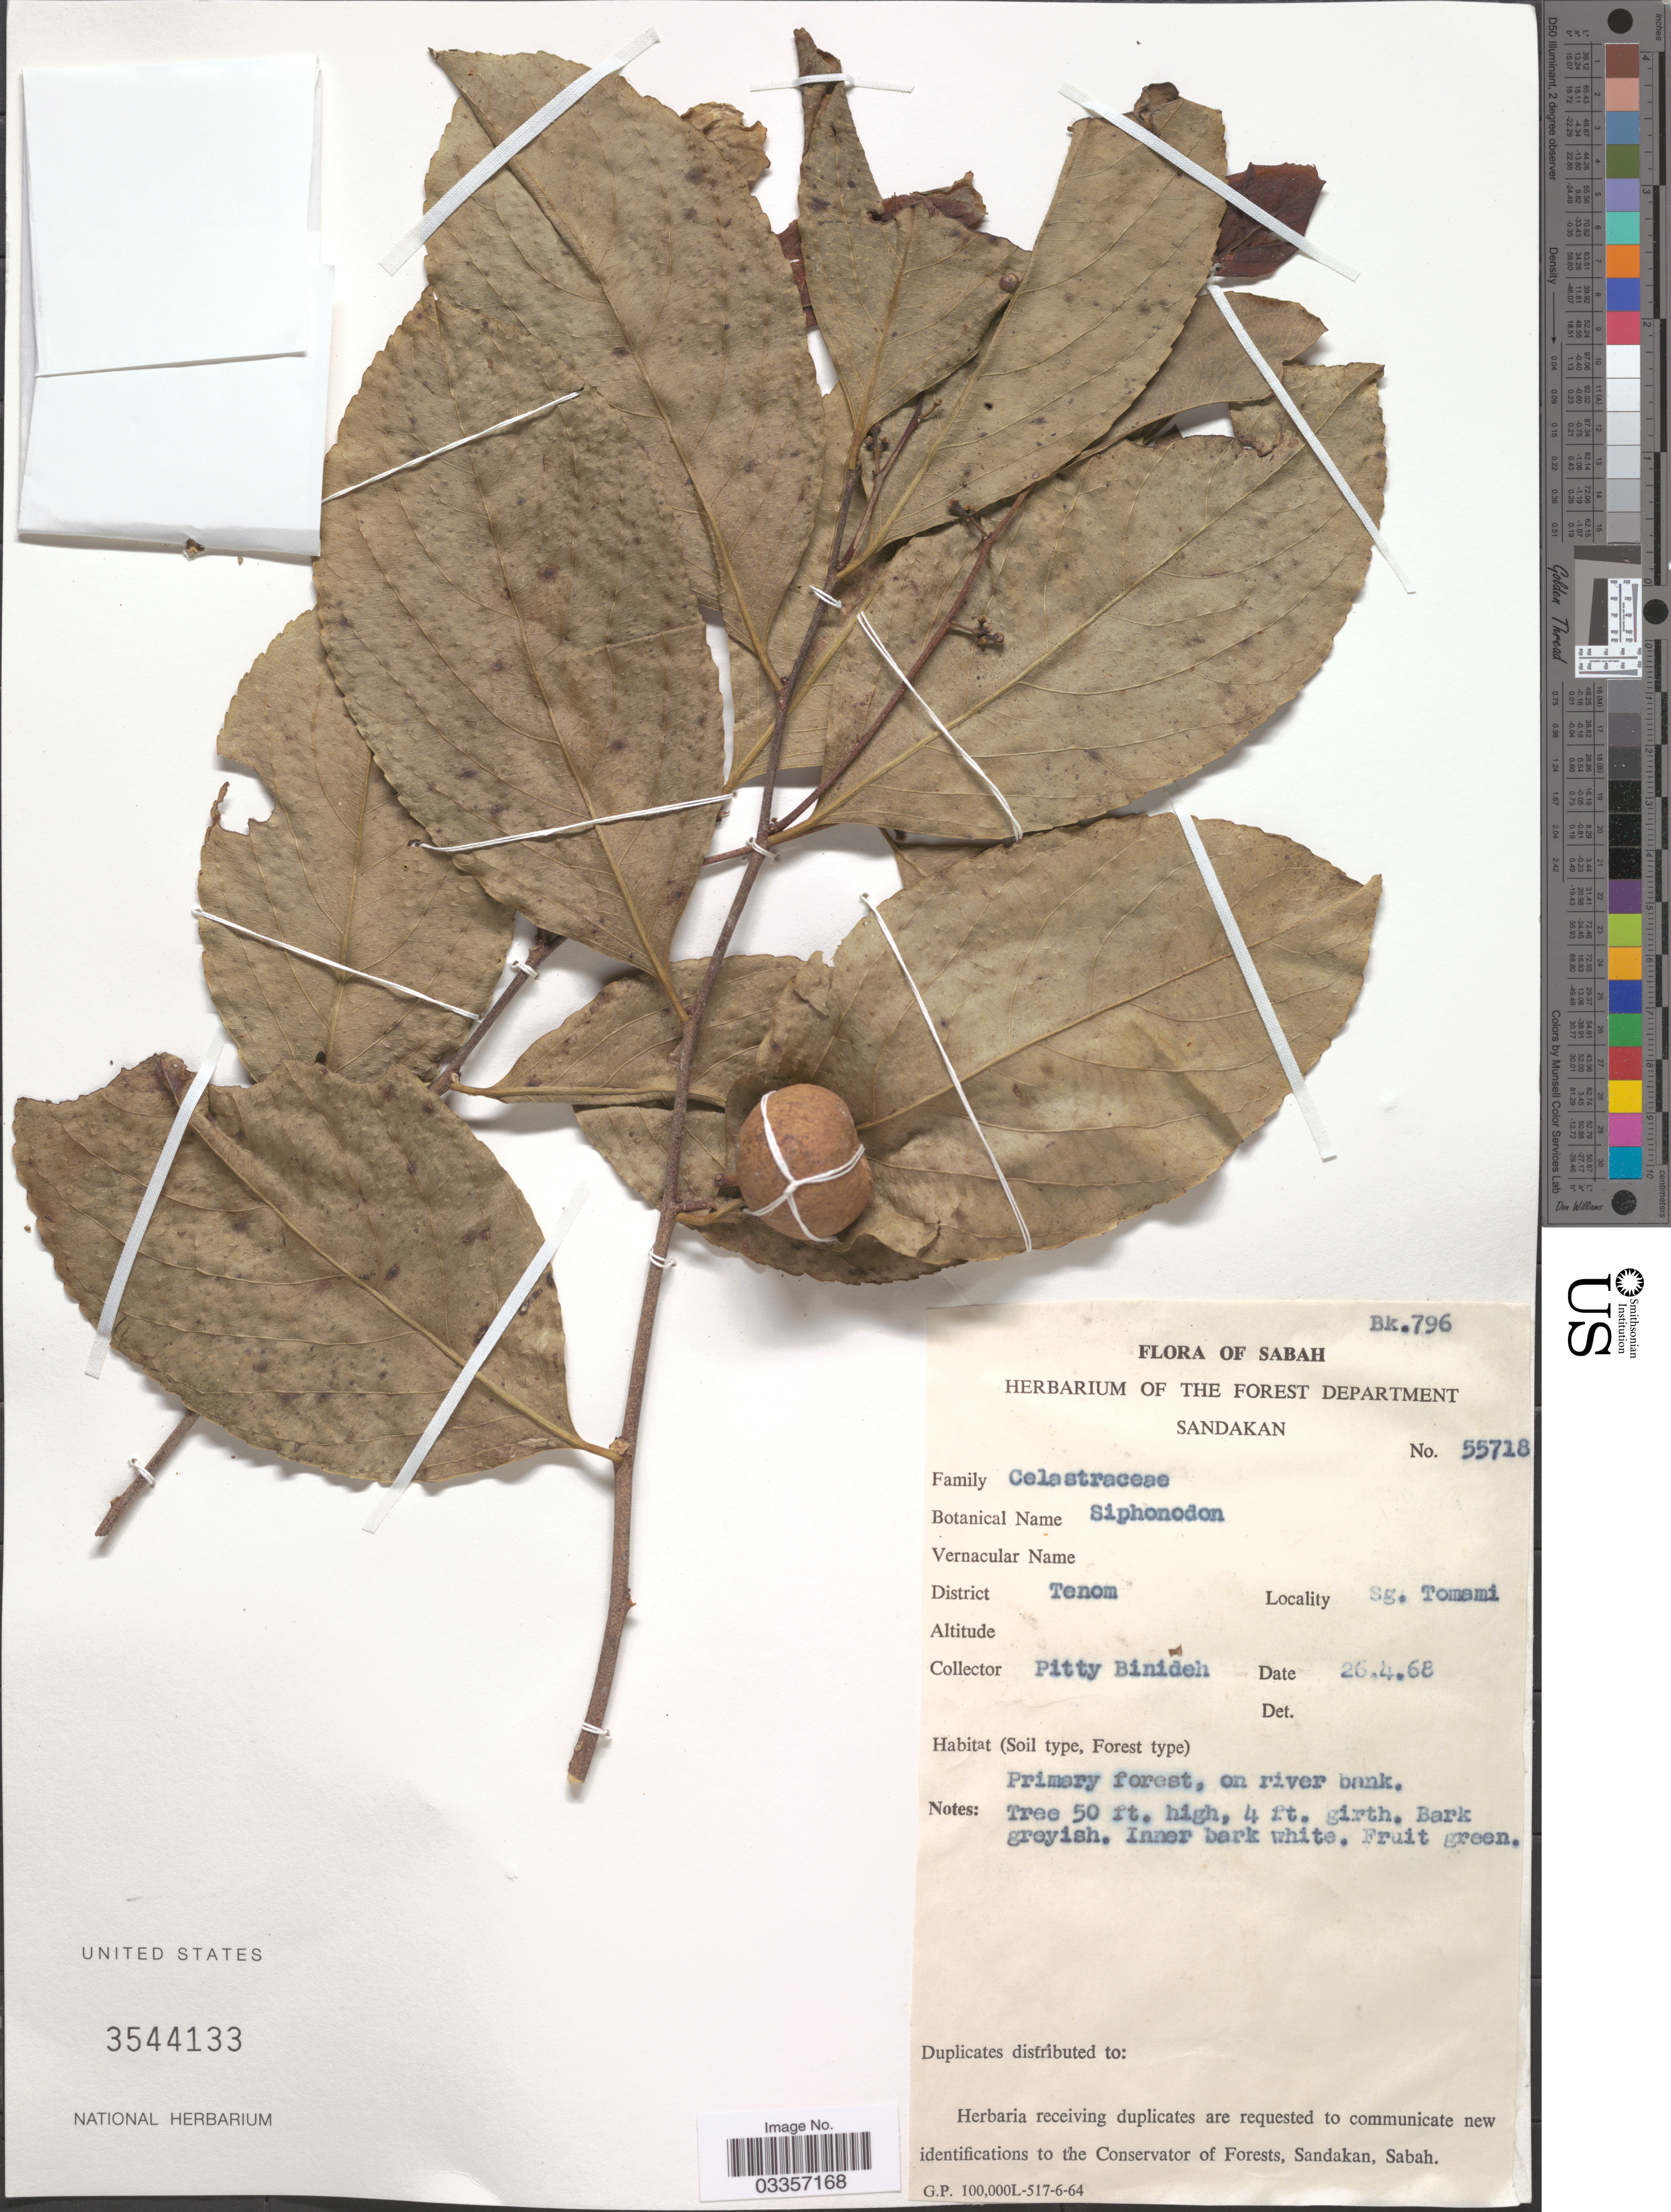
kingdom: Plantae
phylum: Tracheophyta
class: Magnoliopsida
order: Celastrales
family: Celastraceae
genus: Siphonodon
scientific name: Siphonodon sp.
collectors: P. Binideh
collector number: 55718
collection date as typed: Transcribed d/m/y: 26/4/68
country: Malaysia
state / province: Sabah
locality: District Tenom, Sg. Tomemi.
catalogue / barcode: US 3544133